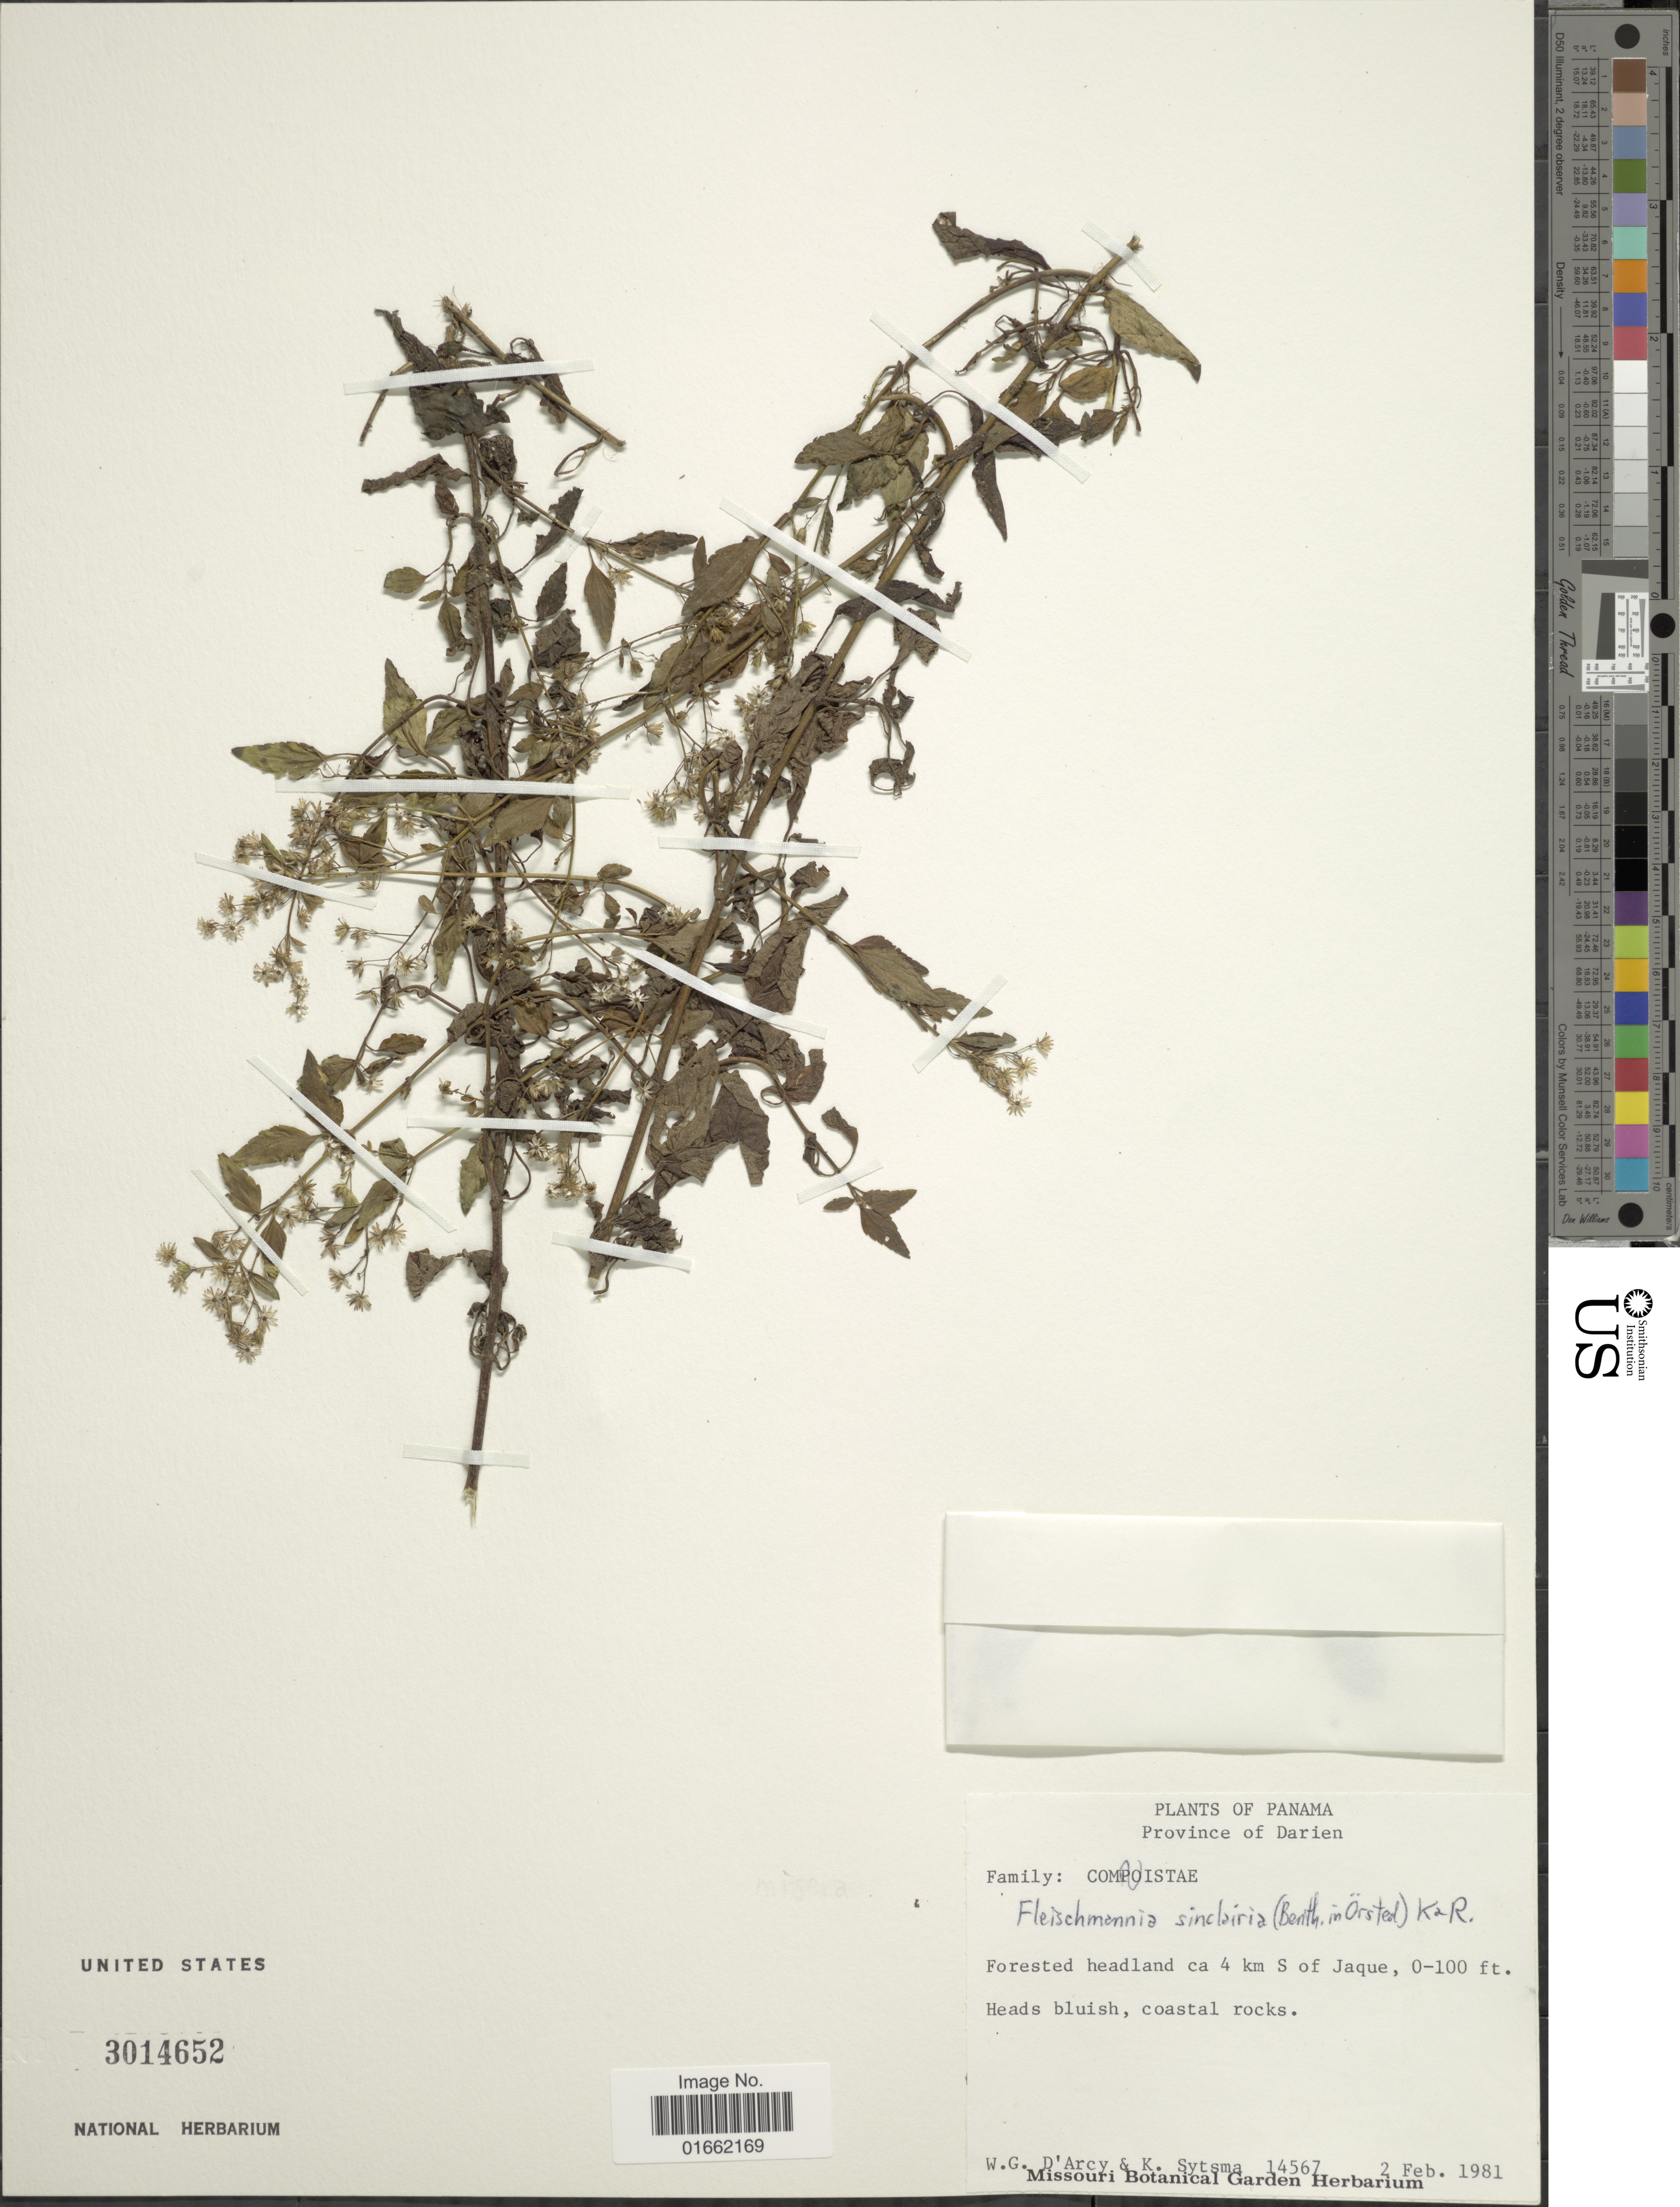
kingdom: Plantae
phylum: Tracheophyta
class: Magnoliopsida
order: Asterales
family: Asteraceae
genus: Fleischmannia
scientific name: Fleischmannia sinclairii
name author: (Benth. ex Oerst.) R.M. King & H. Rob.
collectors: W. G. D'Arcy & K. J. Sytsma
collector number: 14567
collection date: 1981-02-02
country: Panama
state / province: Darién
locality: Province of Darien. Forested headland ca 4 km S of Jaque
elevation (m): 0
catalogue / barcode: US 3014652